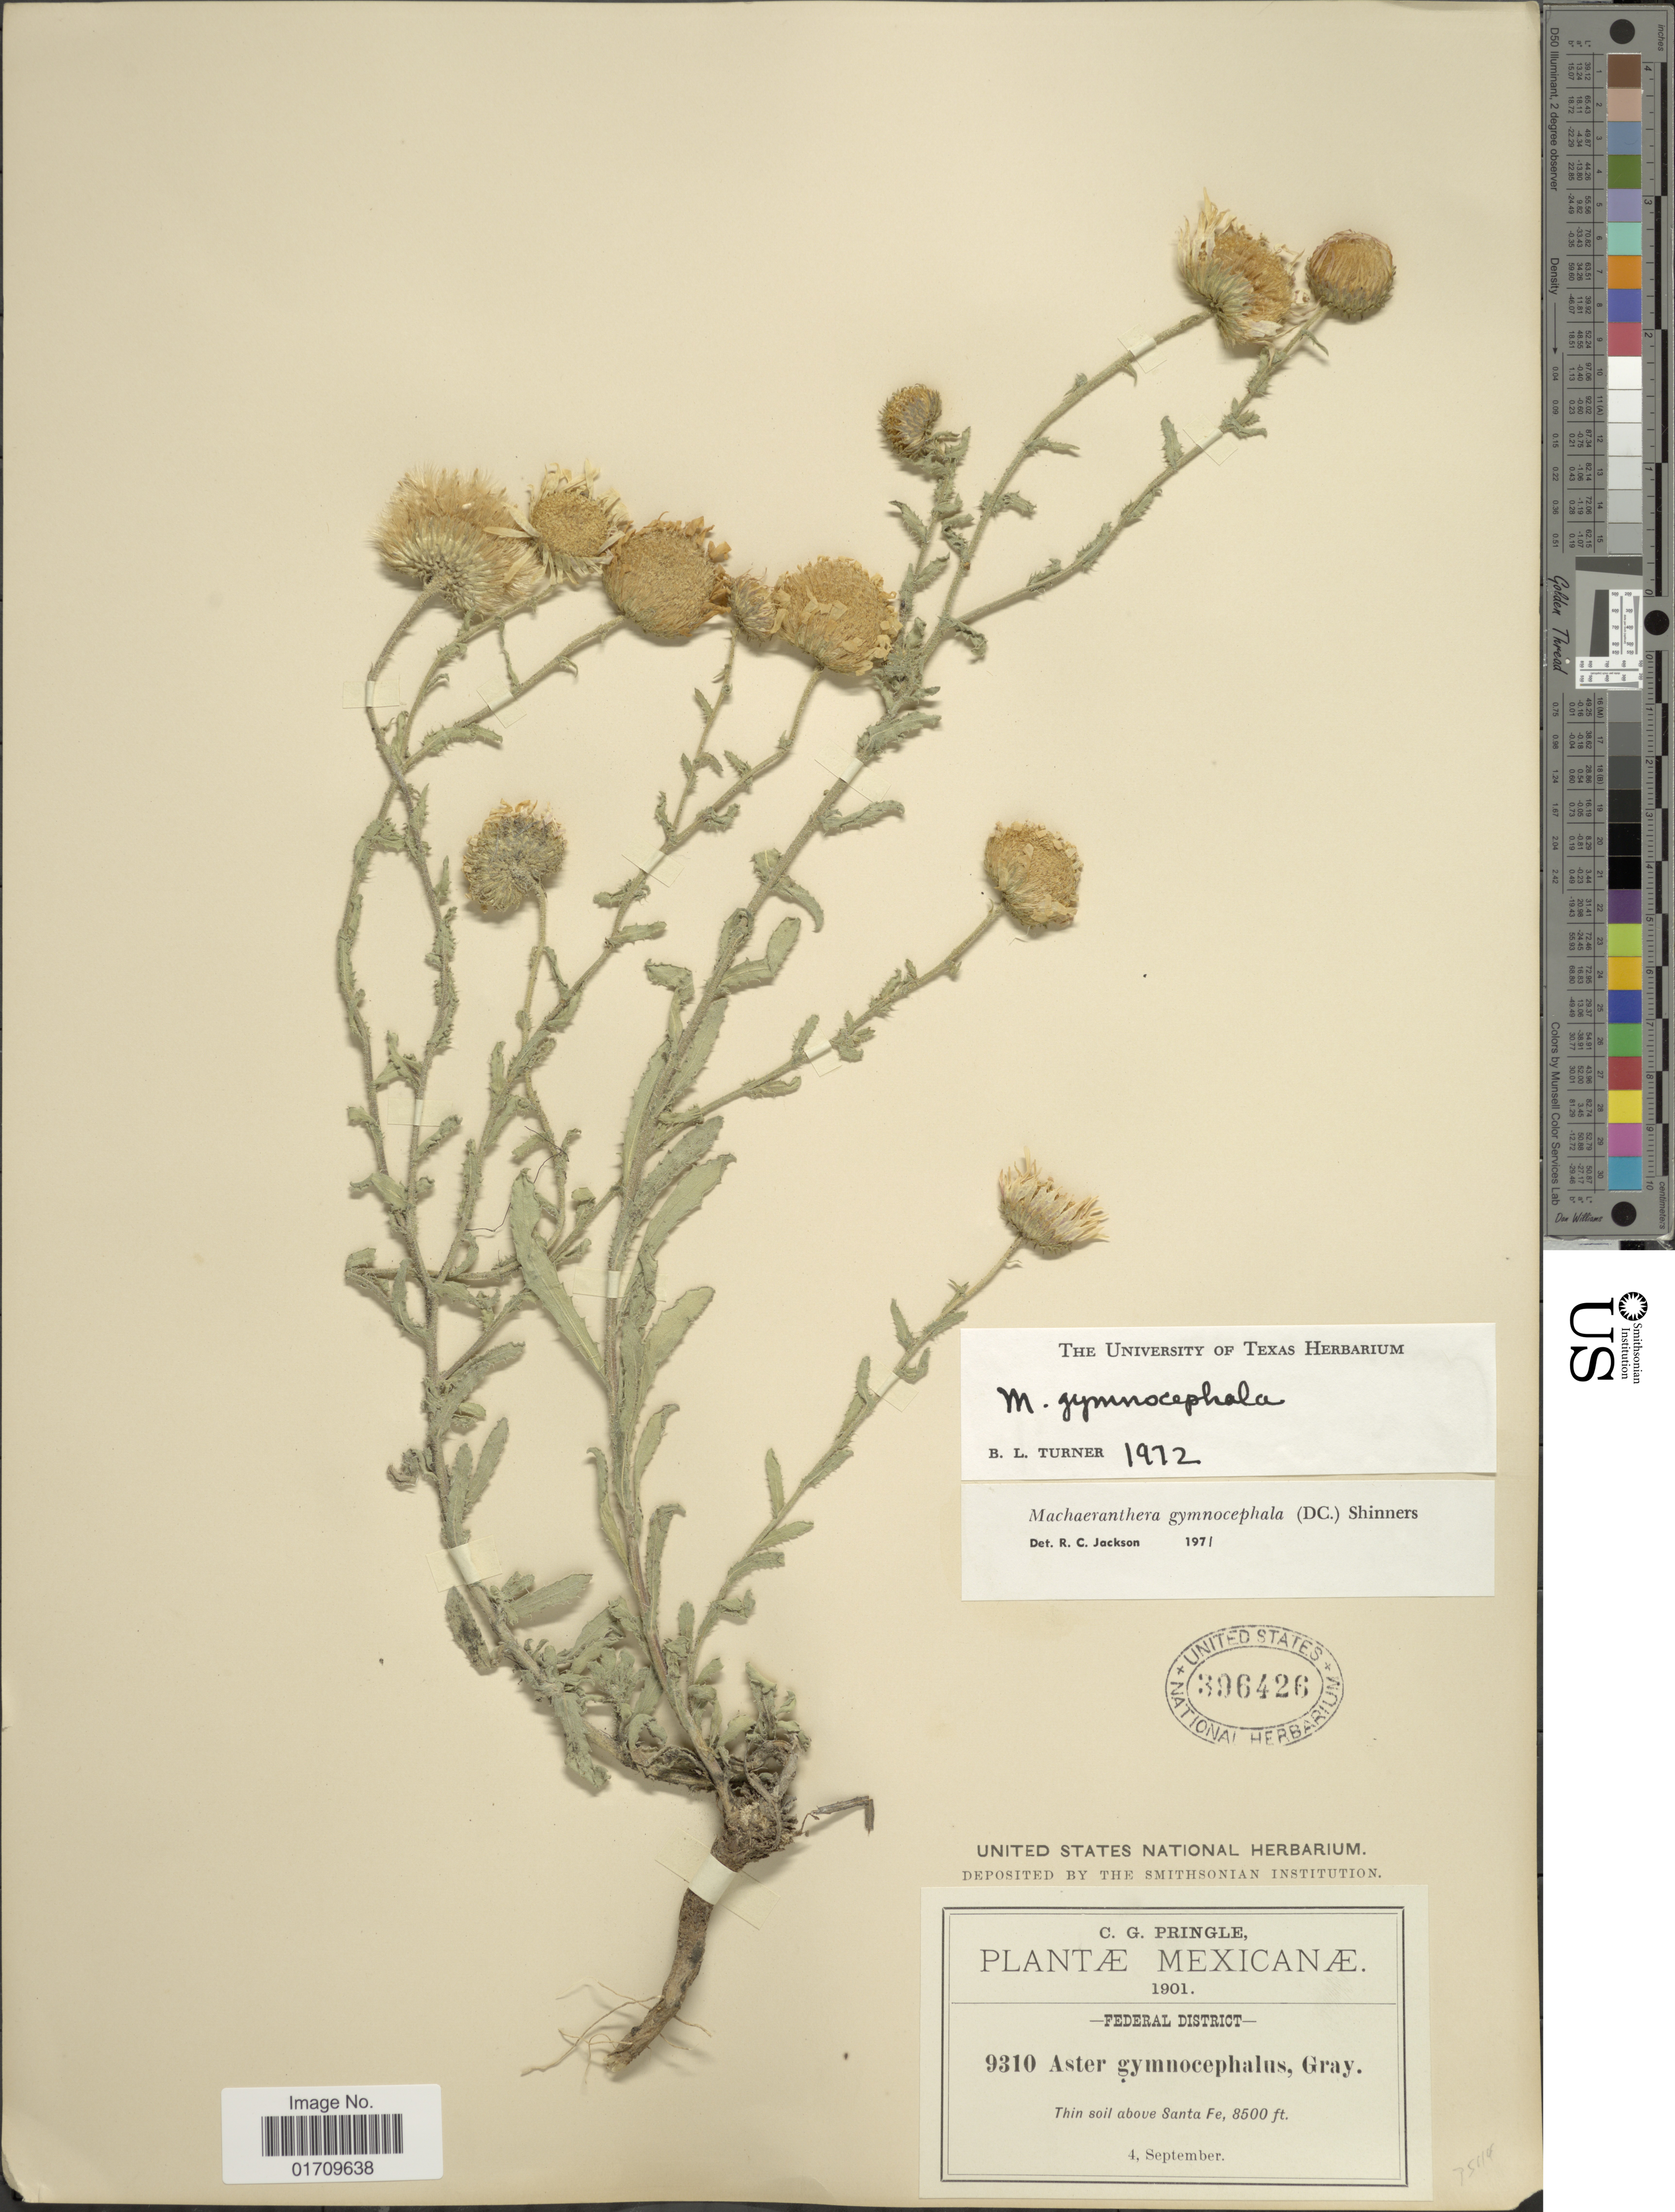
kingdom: Plantae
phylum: Tracheophyta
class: Magnoliopsida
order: Asterales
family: Asteraceae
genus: Machaeranthera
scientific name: Machaeranthera gymnocephala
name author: (DC.) Shinners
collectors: C. G. Pringle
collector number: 9310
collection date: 1901-09-04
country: Mexico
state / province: Distrito Federal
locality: Mexicanae, Federal District, above Santa Fe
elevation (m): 2591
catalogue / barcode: US 396426